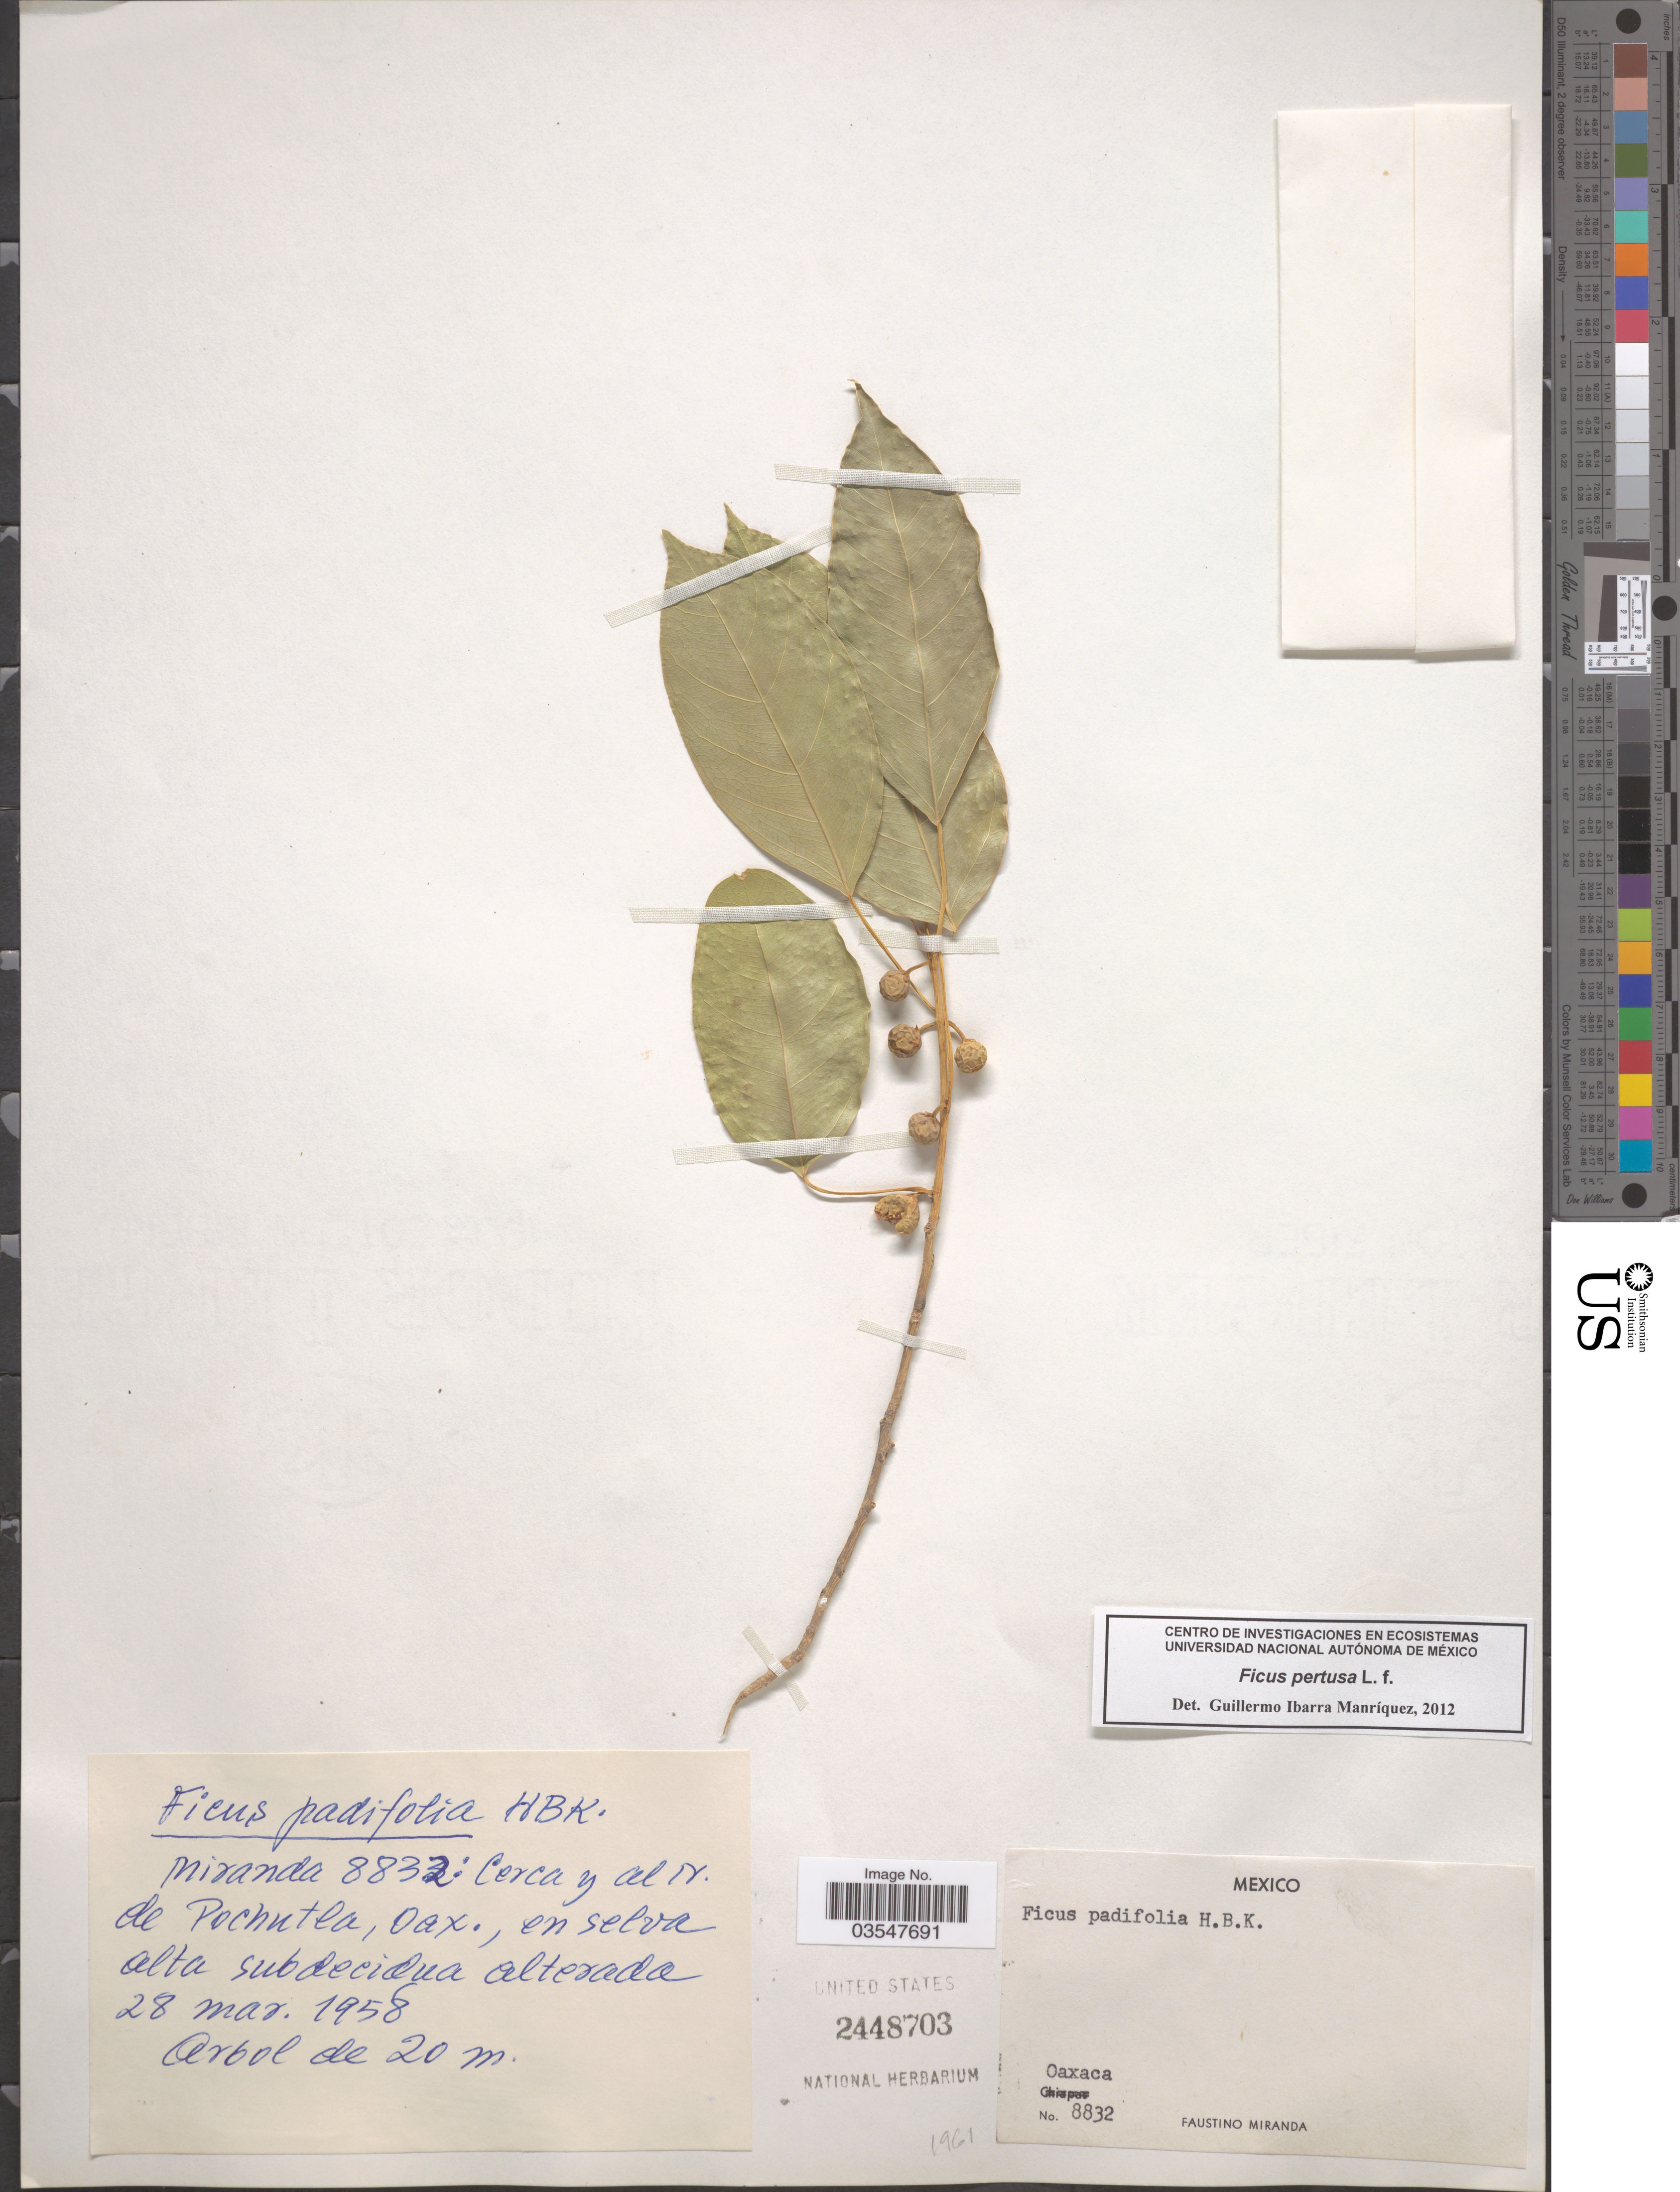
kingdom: Plantae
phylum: Tracheophyta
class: Magnoliopsida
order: Rosales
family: Moraceae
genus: Ficus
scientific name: Ficus pertusa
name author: L. f.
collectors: F. Miranda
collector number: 8832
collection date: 1958-03-28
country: Mexico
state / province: Oaxaca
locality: Cerca y al N. de Pochutla.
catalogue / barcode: US 2448703